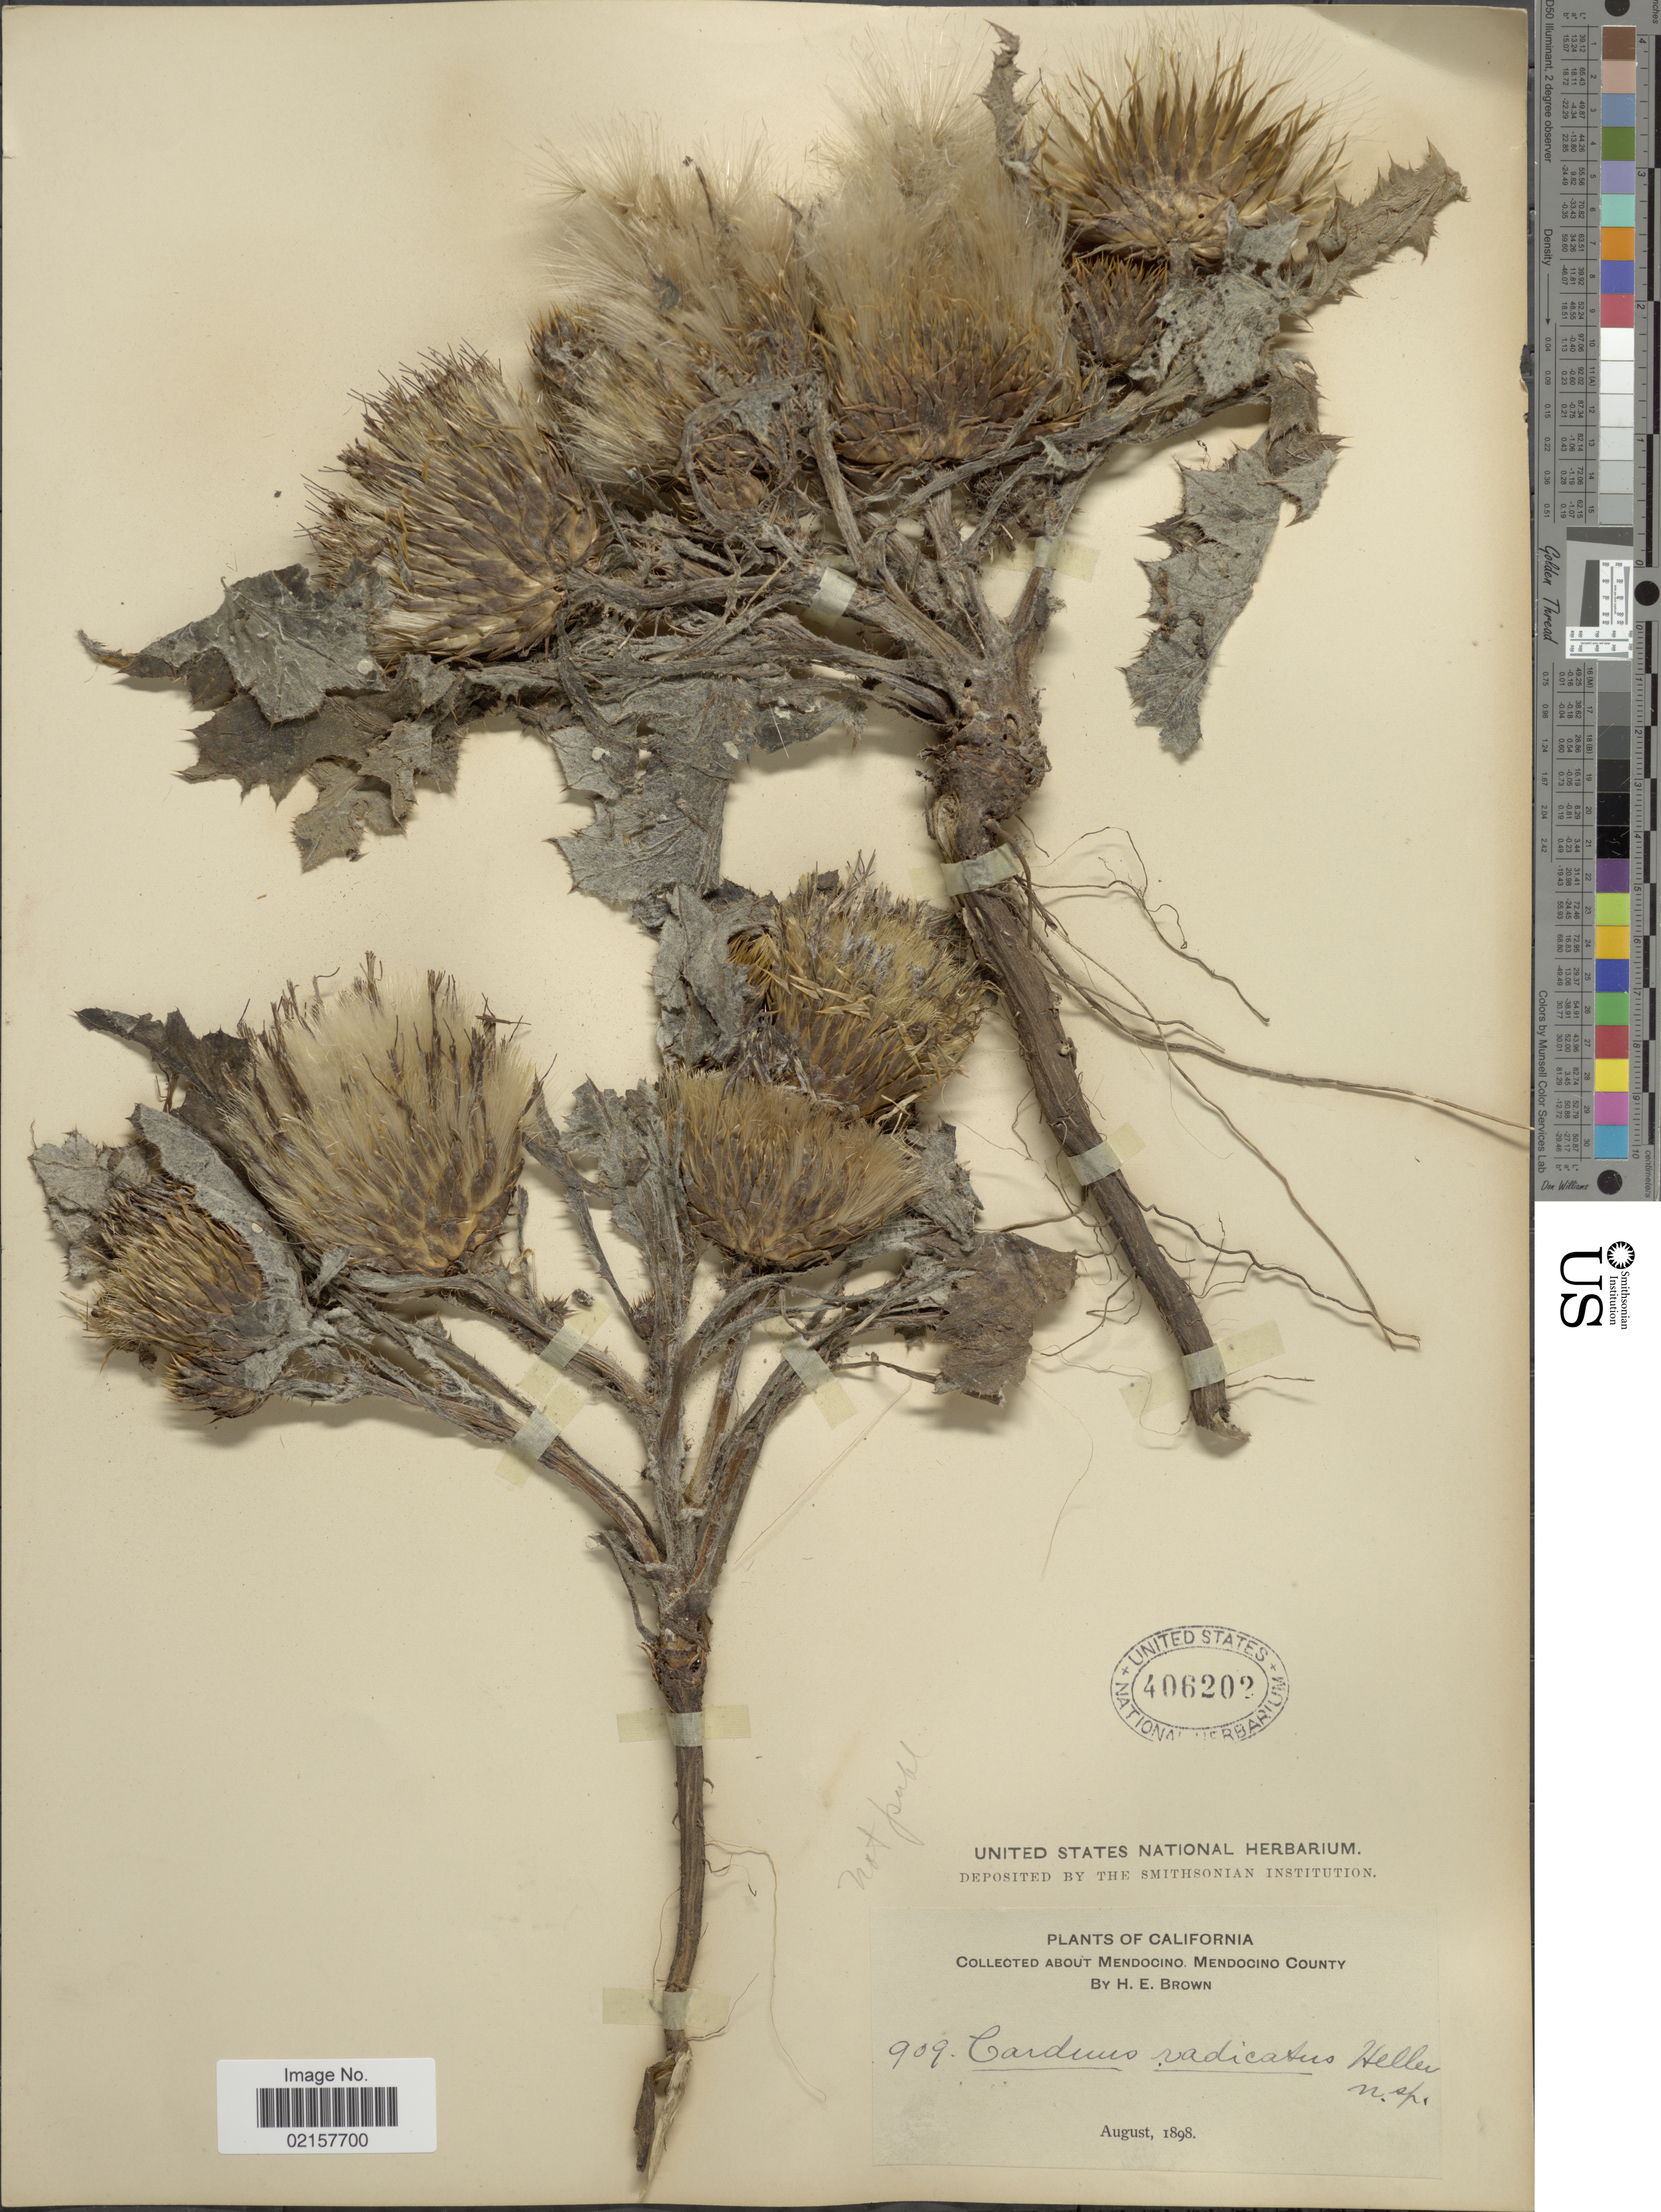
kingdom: Plantae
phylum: Tracheophyta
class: Magnoliopsida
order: Asterales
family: Asteraceae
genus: Cirsium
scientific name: Cirsium quercetorum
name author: (A. Gray) Jeps.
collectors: H. E. Brown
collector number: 909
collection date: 1898-08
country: United States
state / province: California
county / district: Mendocino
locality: Mendocino, Mendocino County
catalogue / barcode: US 406202